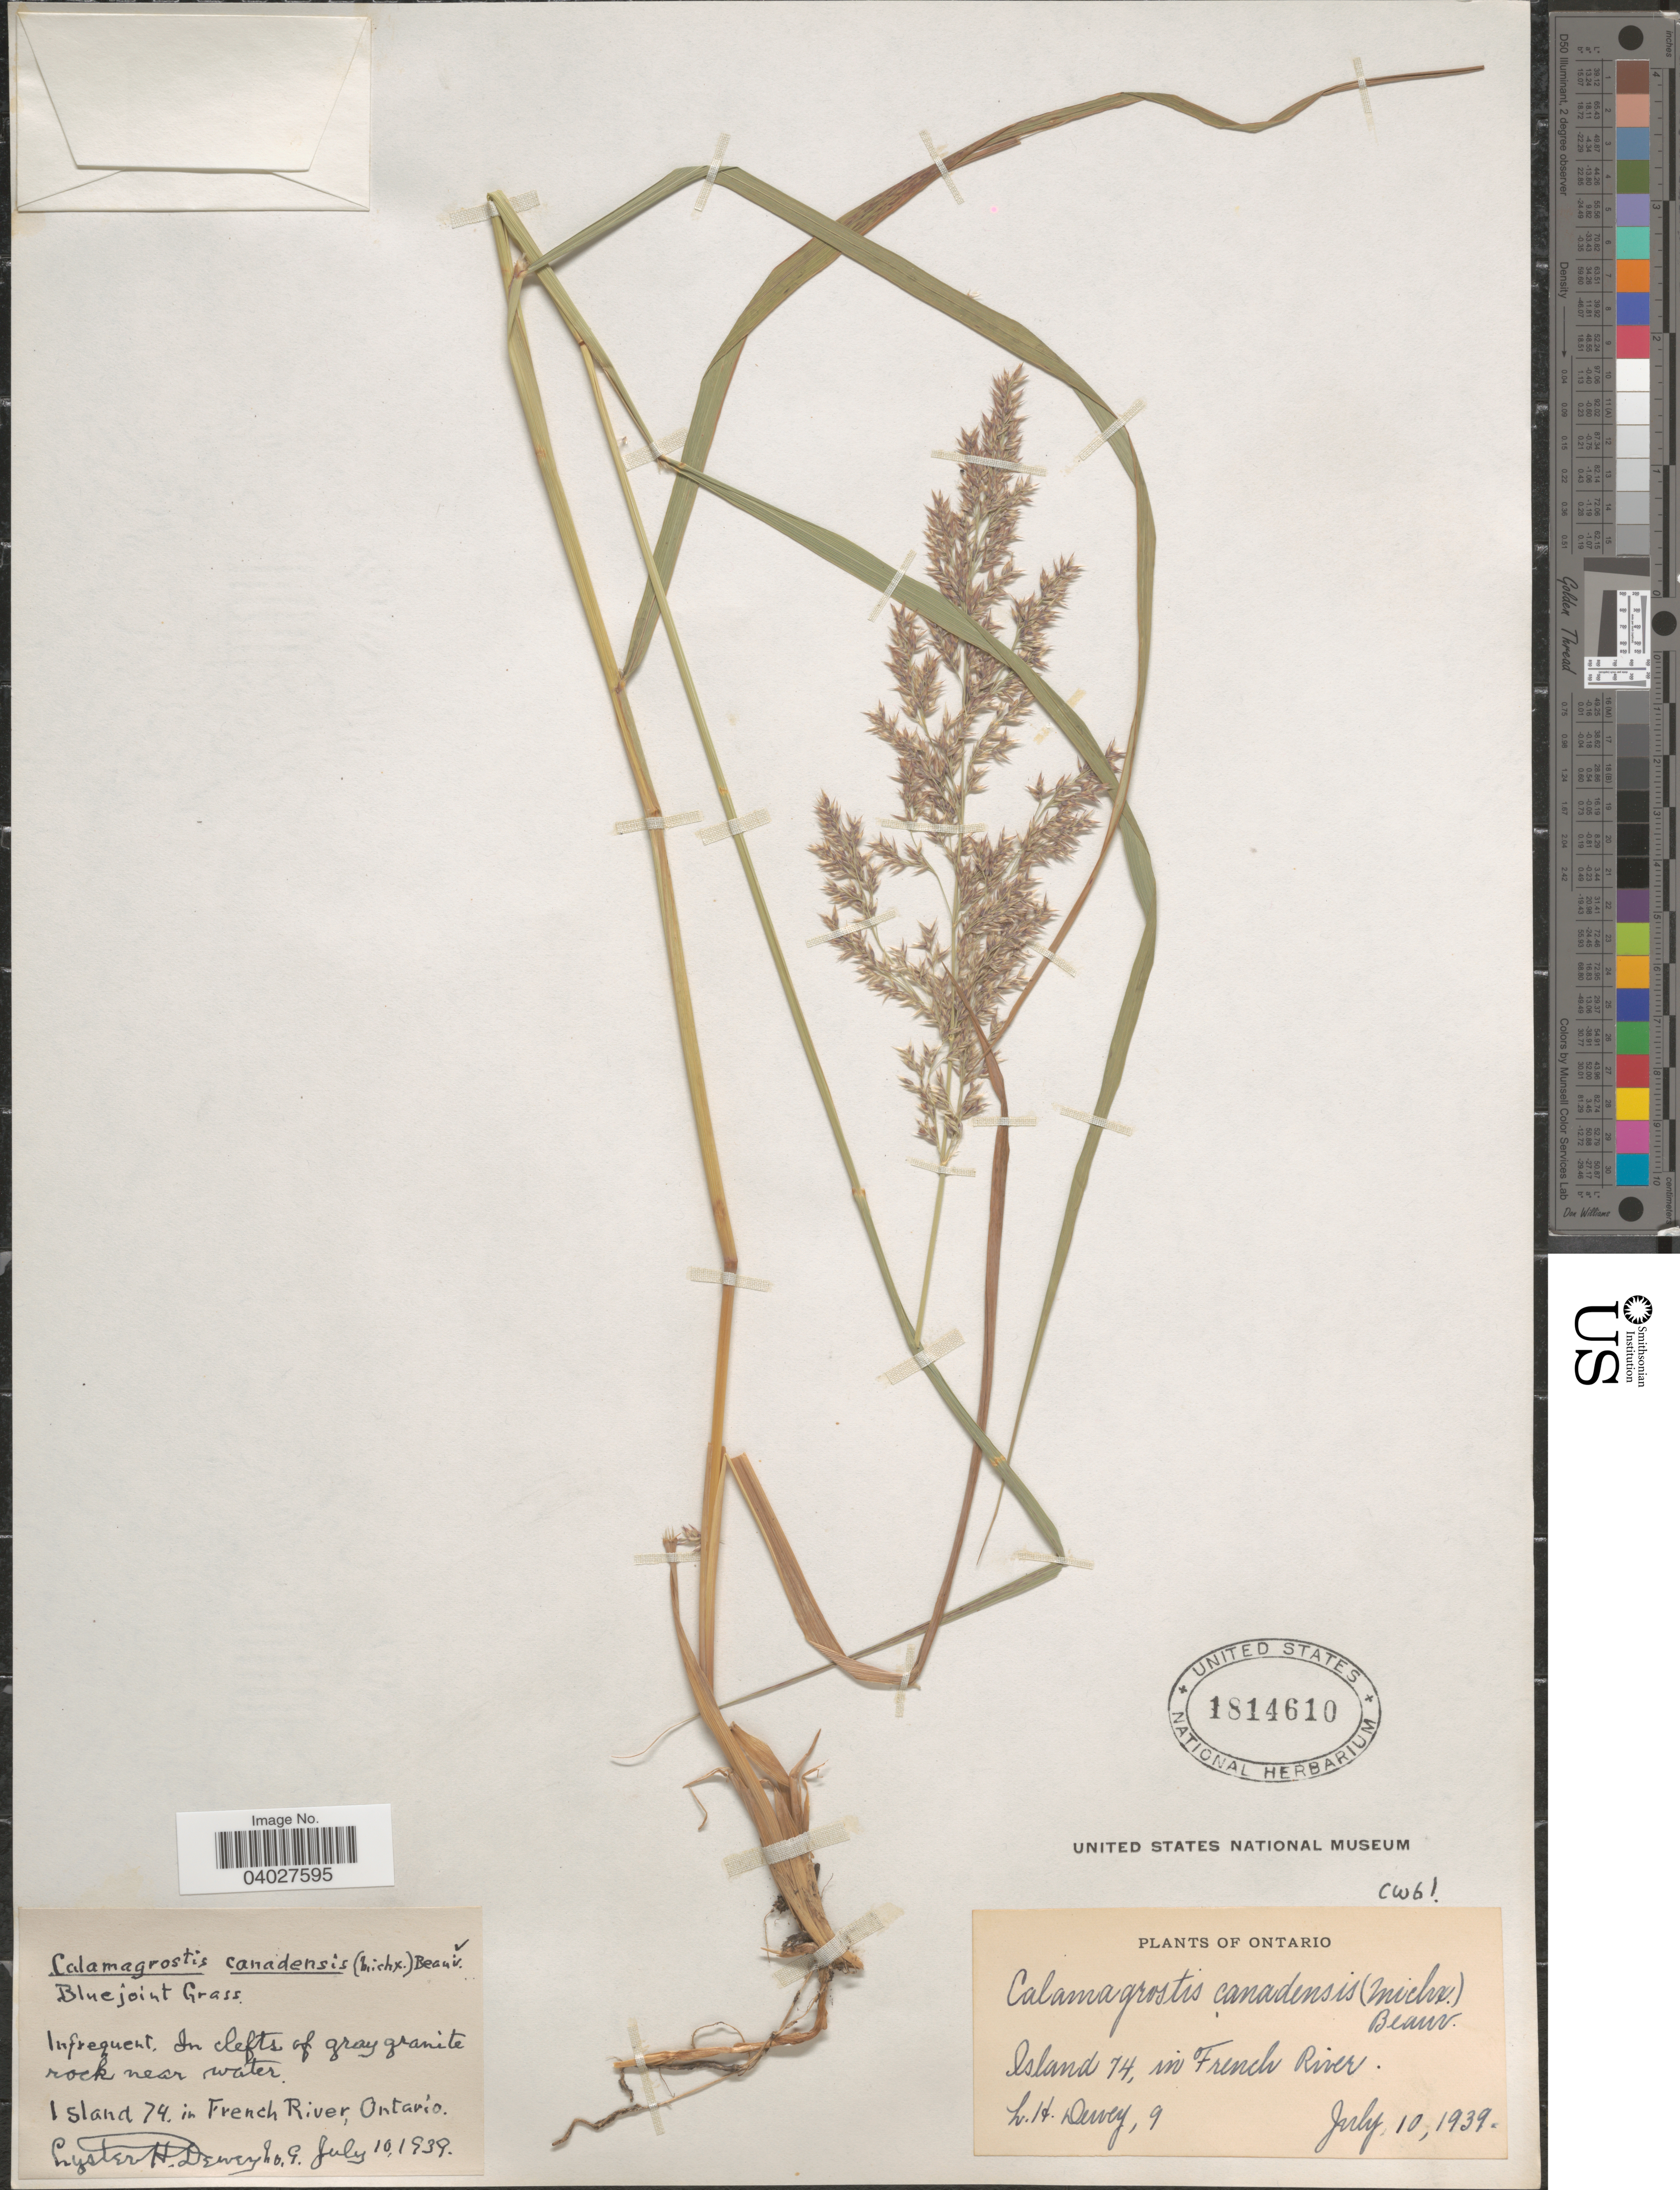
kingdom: Plantae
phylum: Tracheophyta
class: Liliopsida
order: Poales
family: Poaceae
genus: Calamagrostis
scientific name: Calamagrostis canadensis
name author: (Michx.) P. Beauv.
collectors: L. H. Dewey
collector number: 9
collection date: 1939-07-10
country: Canada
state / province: Ontario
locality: Island 74, French River.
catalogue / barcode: US 1814610